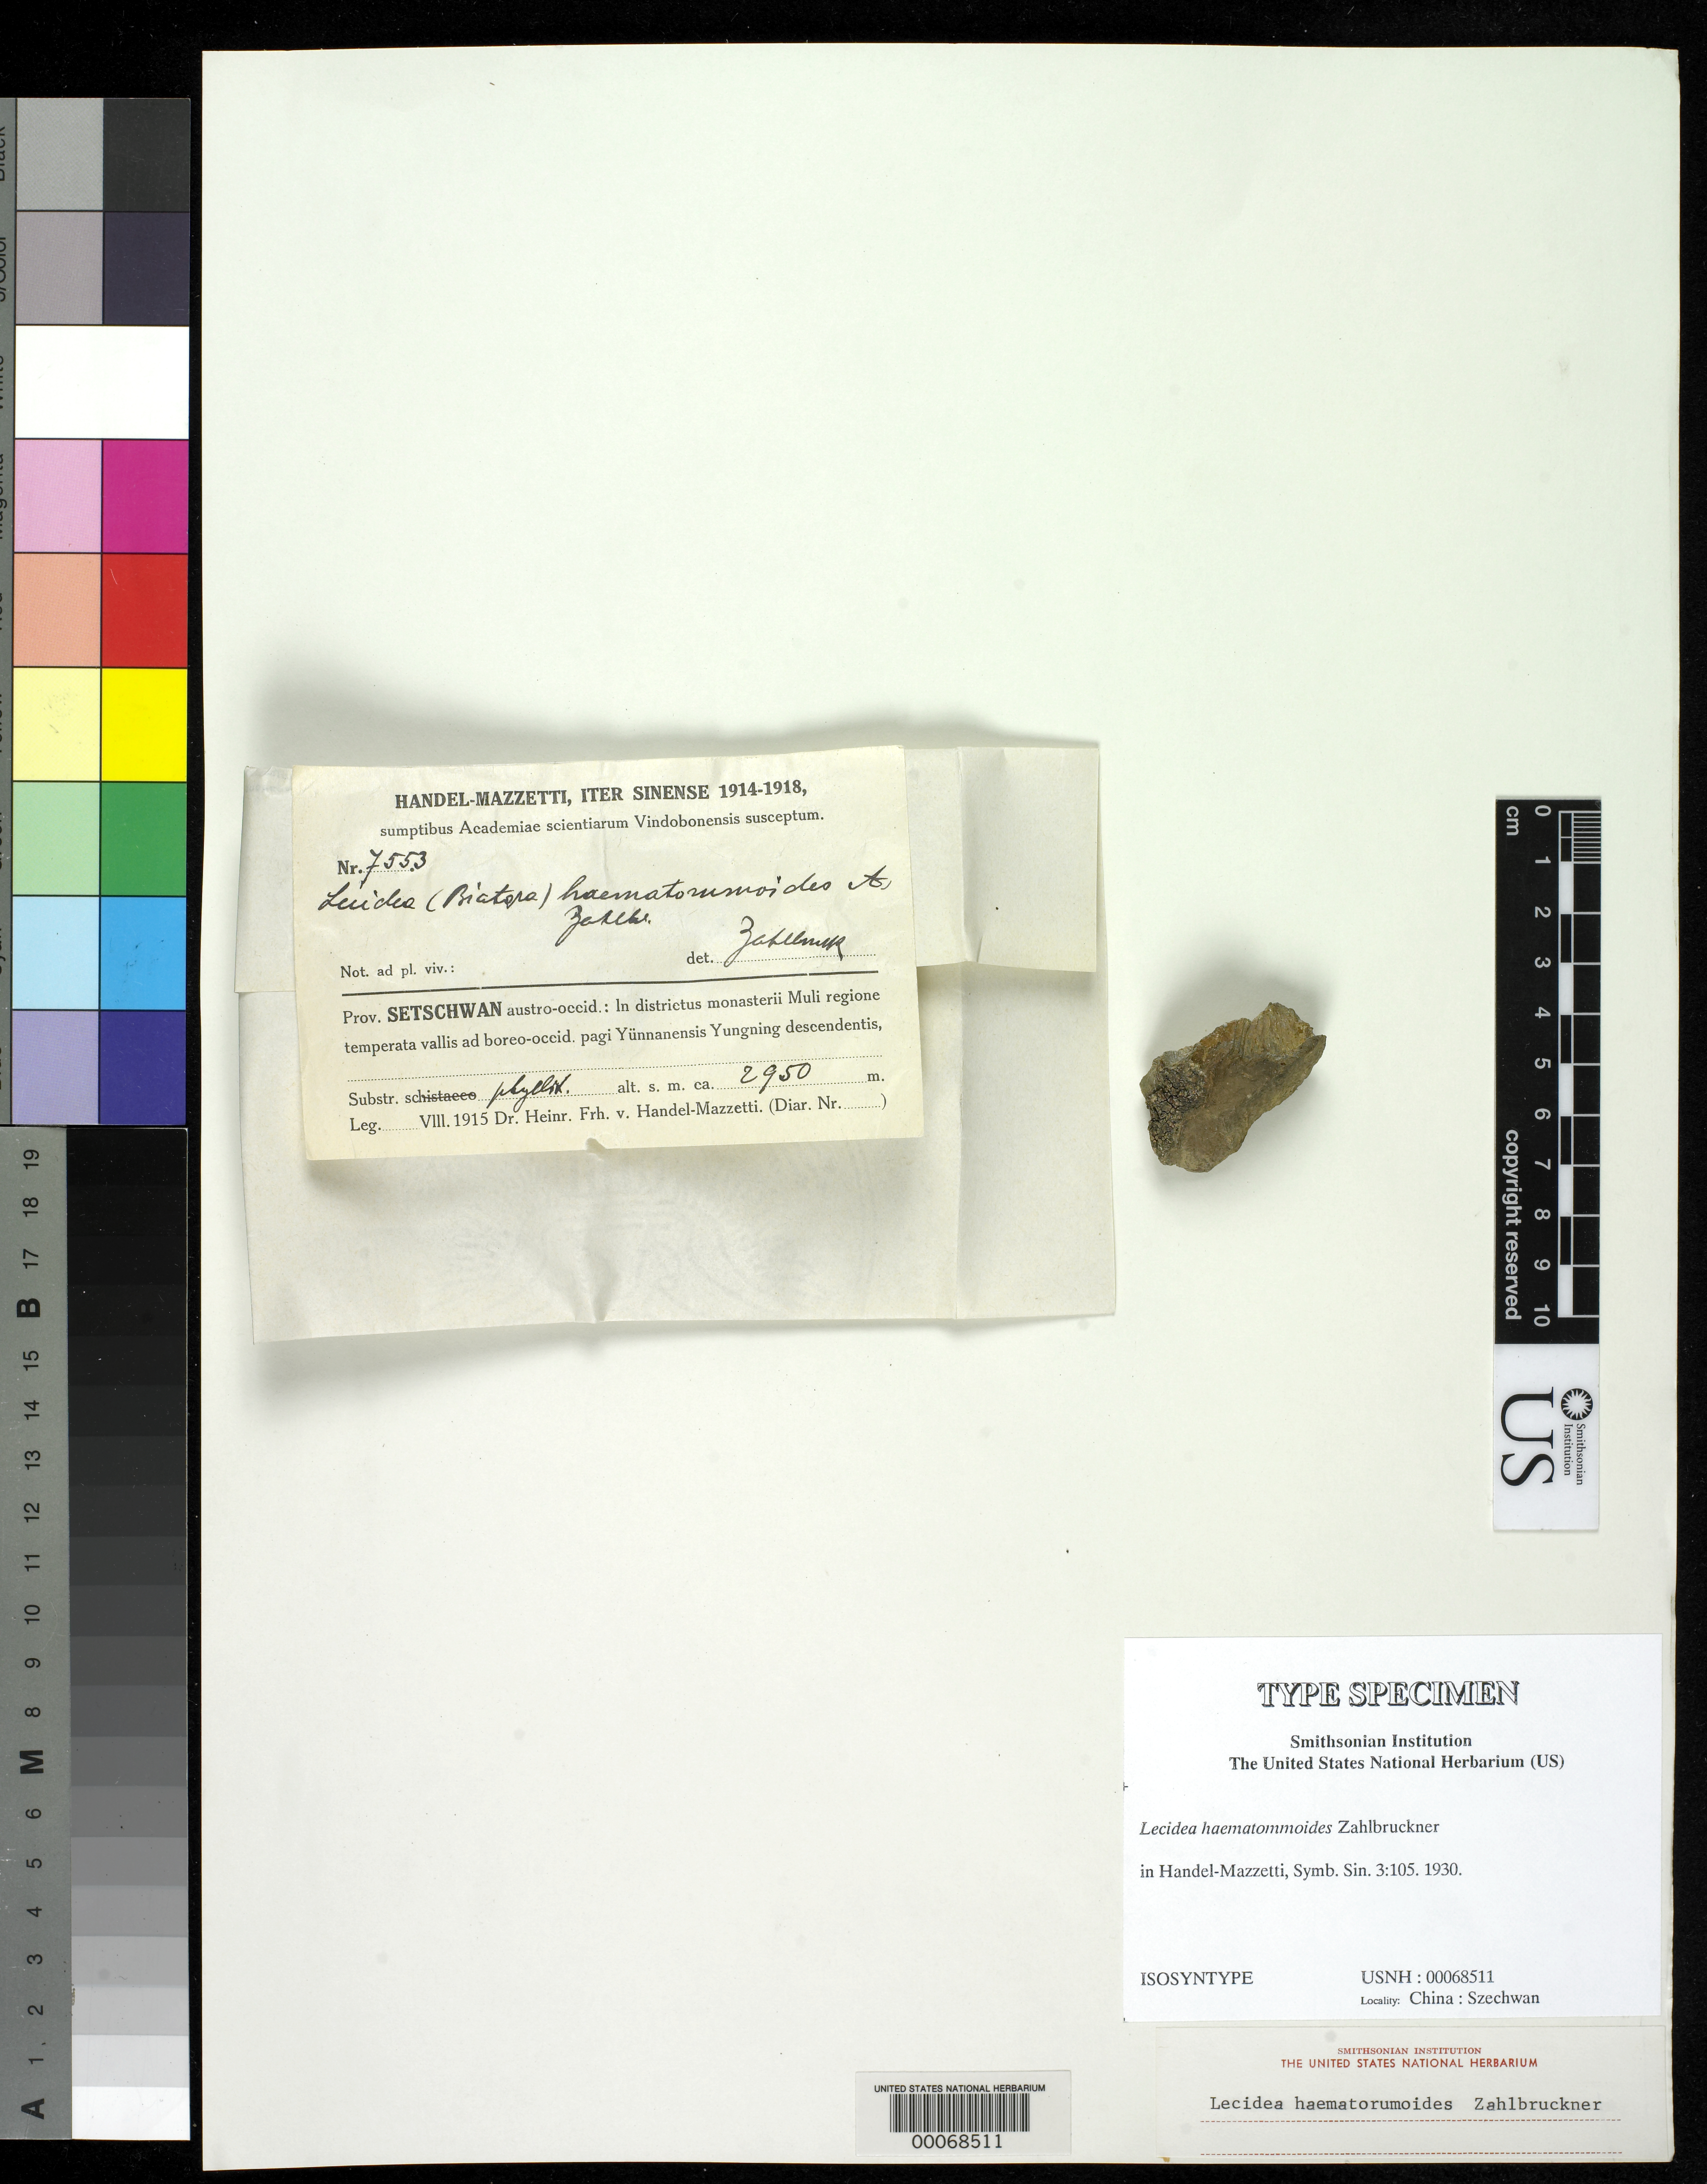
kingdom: Fungi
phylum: Ascomycota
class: Lecanoromycetes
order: Lecideales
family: Lecideaceae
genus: Lecidea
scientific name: Lecidea haematommoides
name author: Zahlbr. in Hand.-Mazz.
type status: Isosyntype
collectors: H. Handel-Mazzetti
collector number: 7553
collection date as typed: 08 Aug 1915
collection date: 1915-08-08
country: China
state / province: Sichuan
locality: Hoso im bezirkemonasterii (bezirke monasterii?) Muli, pagi Yunnanensis Yungning. [Hoso in Muli District monastery (monastery district?), Yunnan district of Yungning?]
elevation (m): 2950